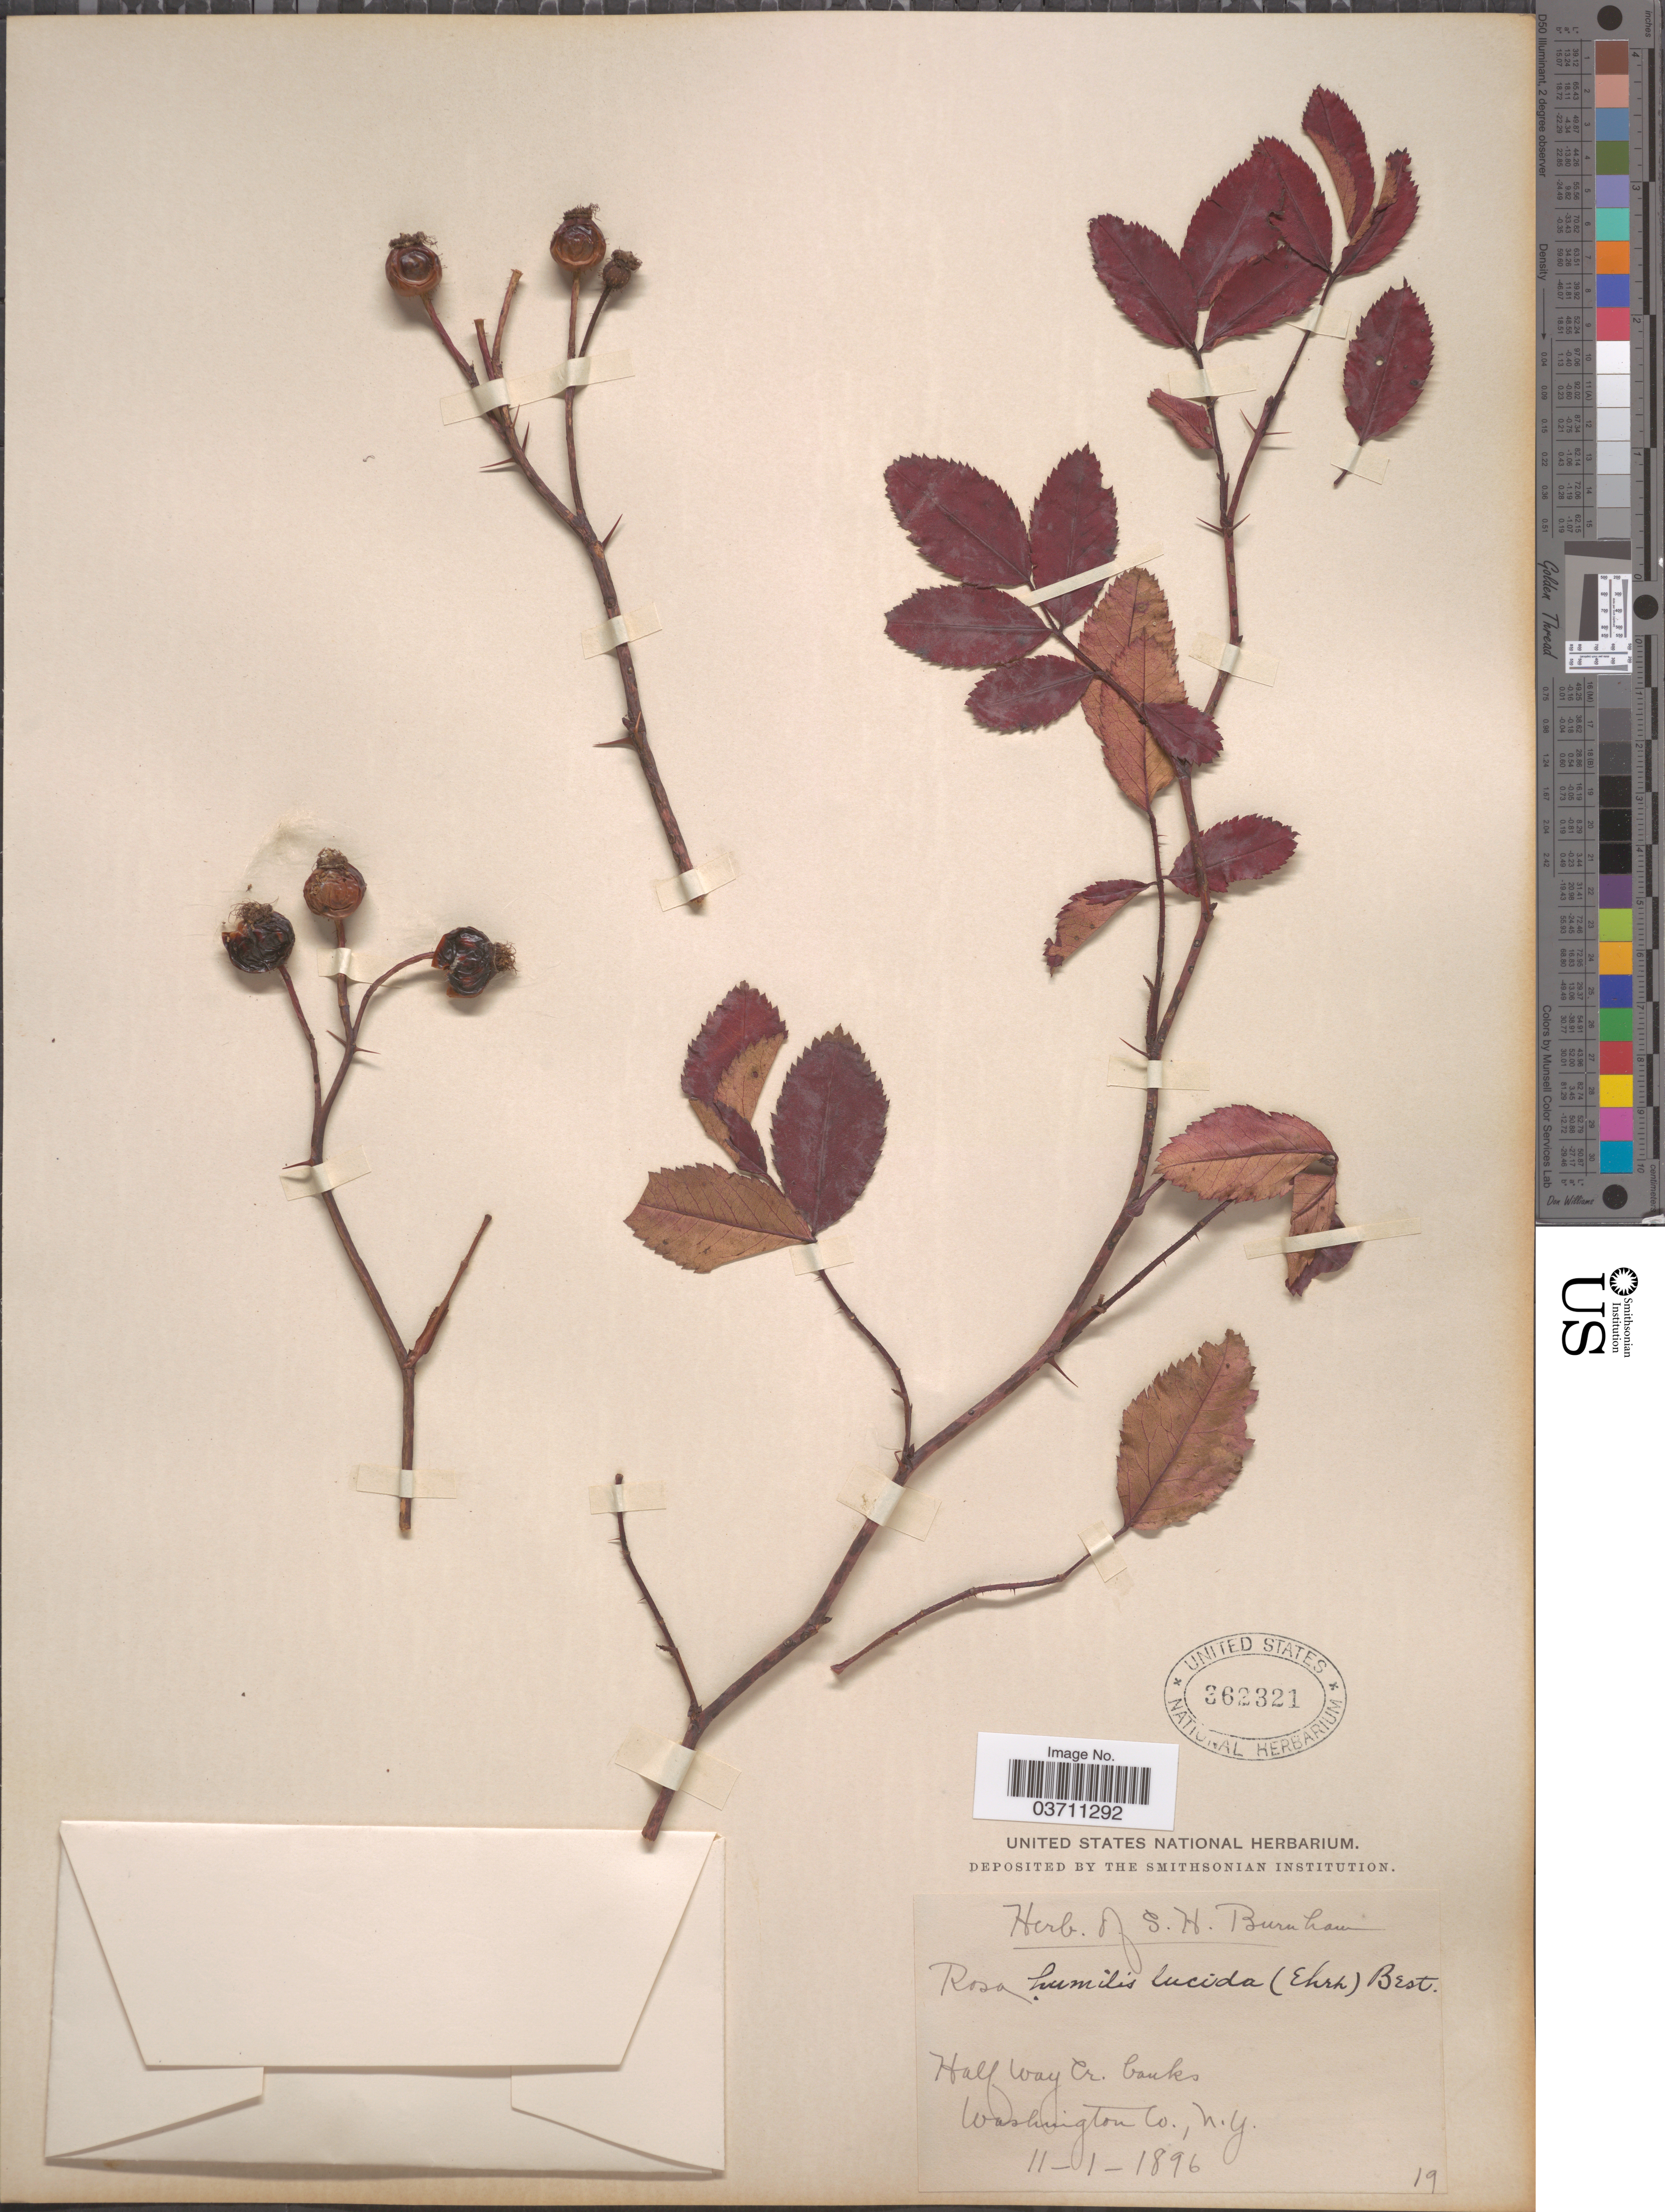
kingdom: Plantae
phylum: Tracheophyta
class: Magnoliopsida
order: Rosales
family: Rosaceae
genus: Rosa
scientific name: Rosa lucida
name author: Meehan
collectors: S. Burnham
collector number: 19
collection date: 1896-11-01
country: United States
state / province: New York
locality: Half Way Cr. banks, Washington Co.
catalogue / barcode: US 362321